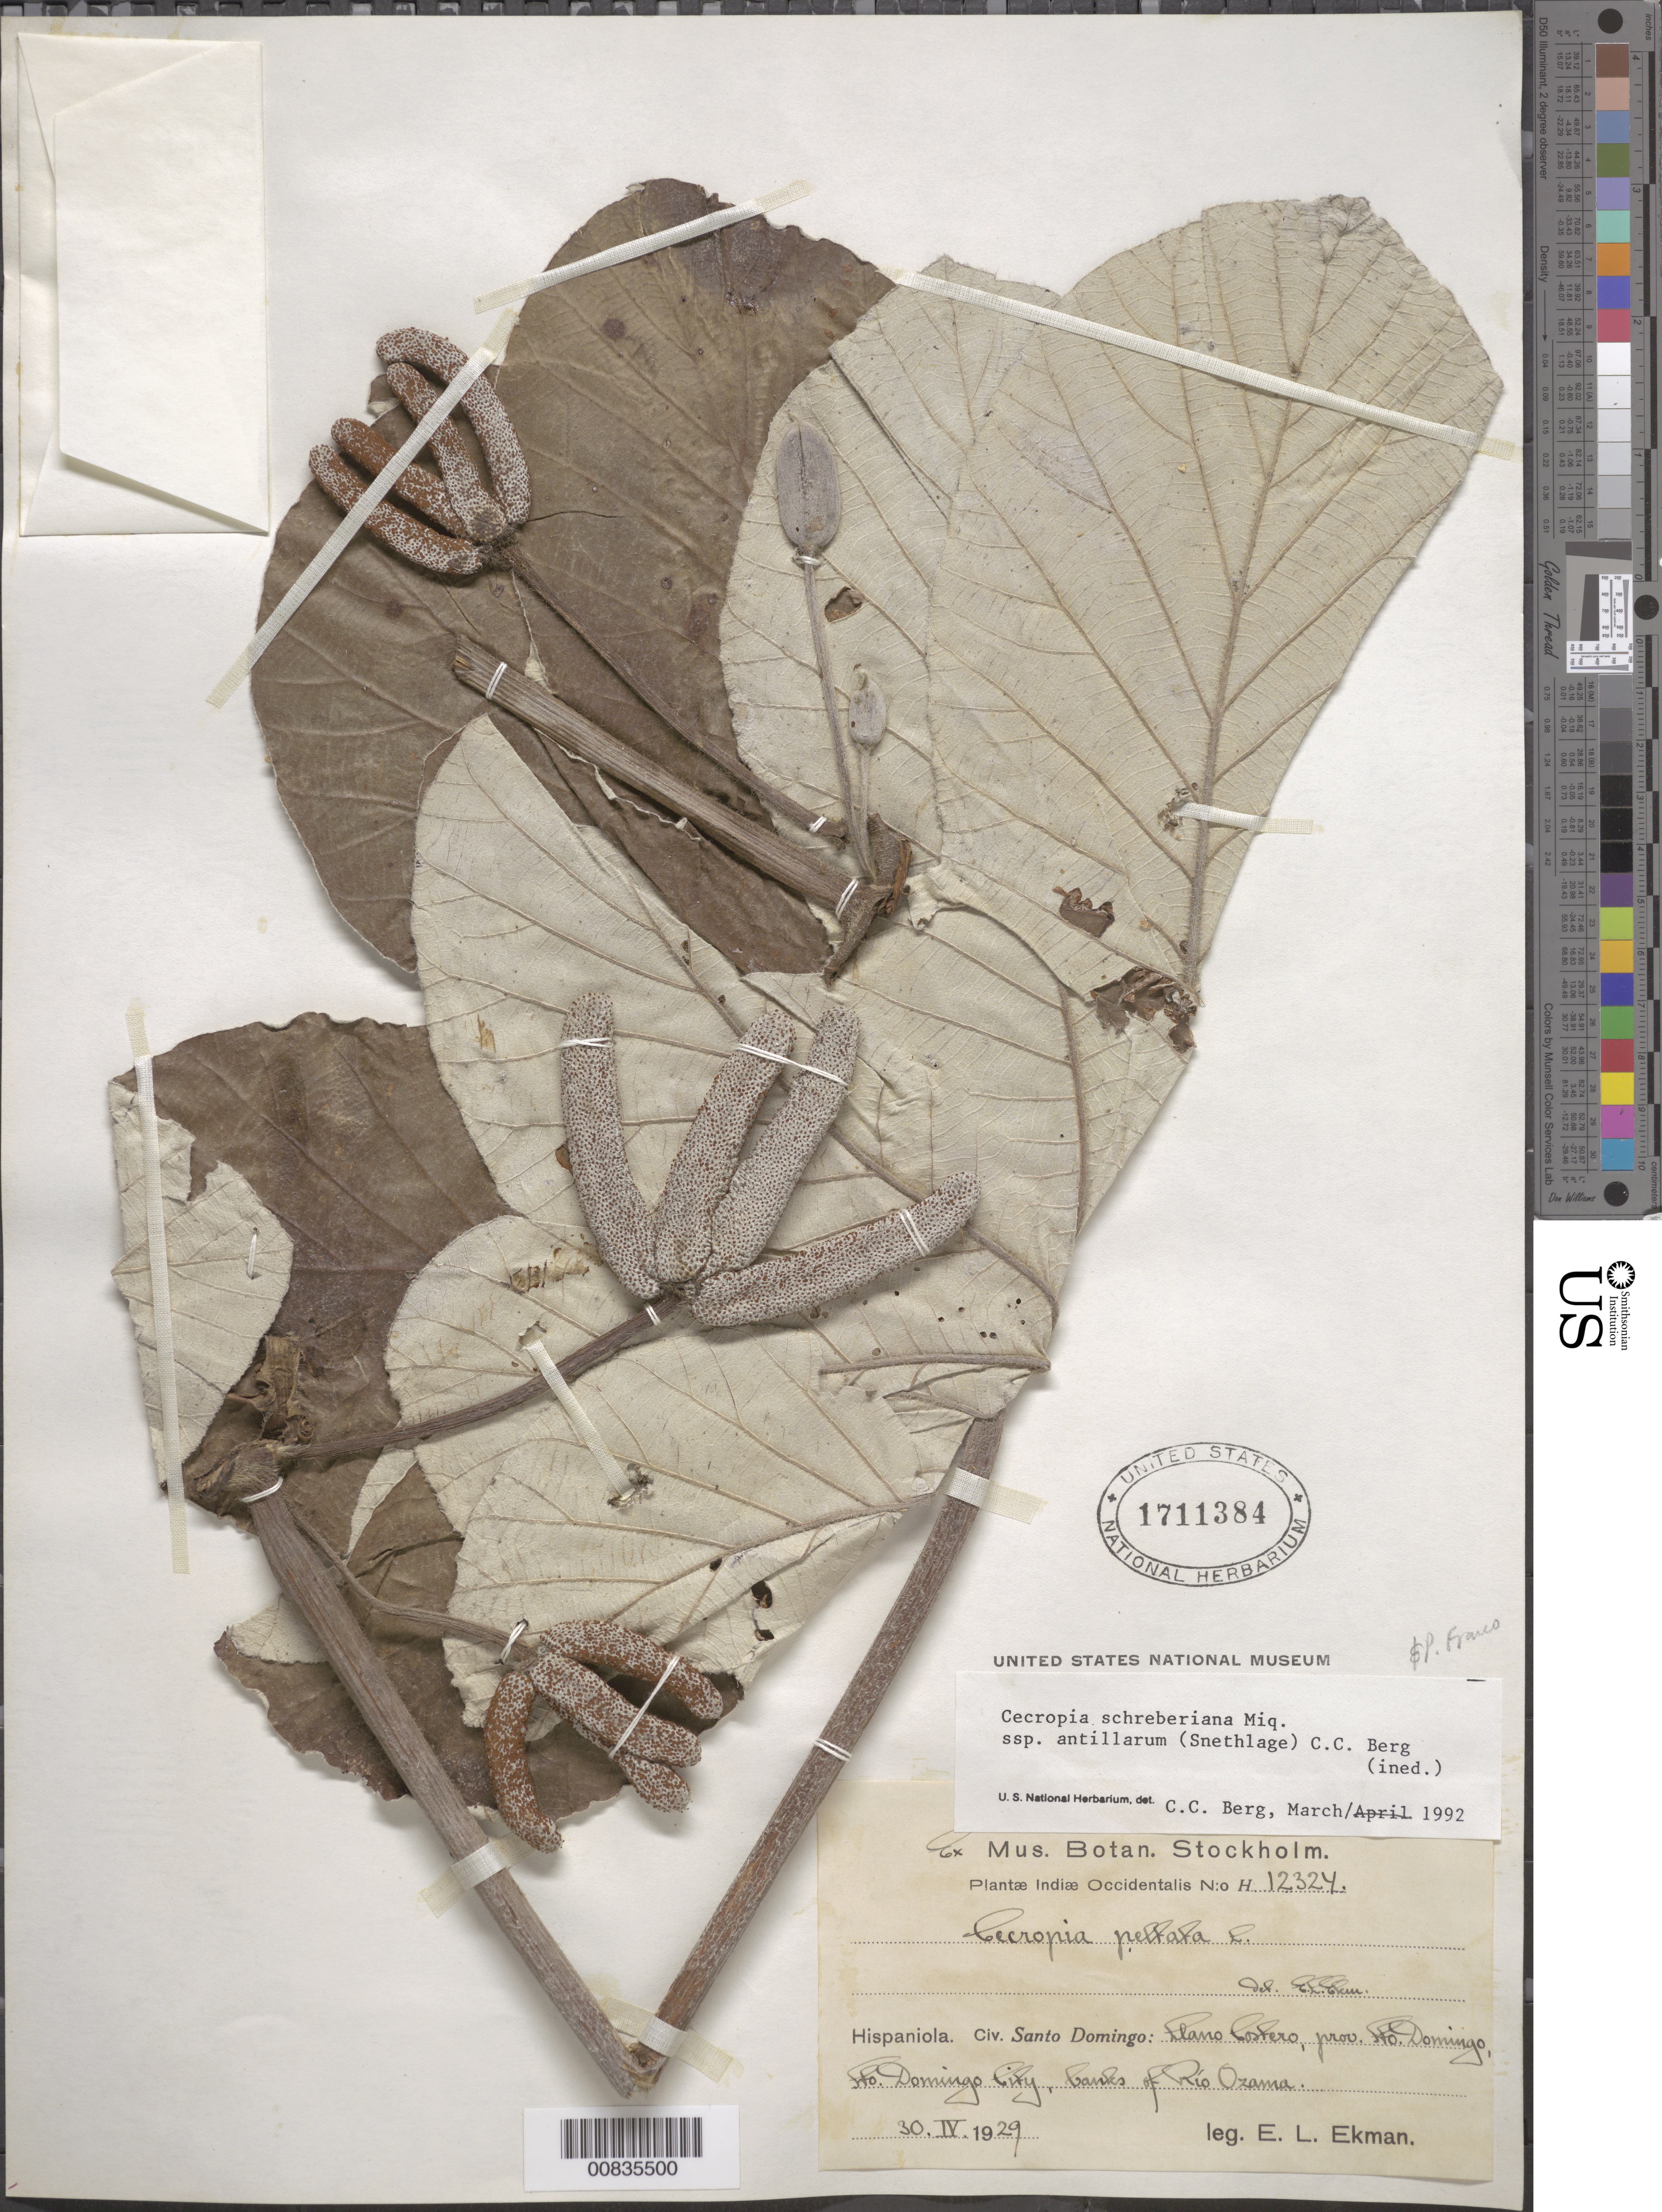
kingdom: Plantae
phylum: Tracheophyta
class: Magnoliopsida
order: Rosales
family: Urticaceae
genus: Cecropia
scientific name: Cecropia schreberiana subsp. antillarum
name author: (Snethl.) C.C. Berg & P. Franco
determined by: Berg, C. C.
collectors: E. L. Ekman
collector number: H 12324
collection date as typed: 30 Apr 1929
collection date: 1929-04-30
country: Dominican Republic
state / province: Distrito Nacional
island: Hispaniola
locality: Llano Costero, prov. Sto. Domingo (obsolete), Sto. Domingo City, banks of Río Ozama.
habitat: Banks of river.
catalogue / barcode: US 1711384